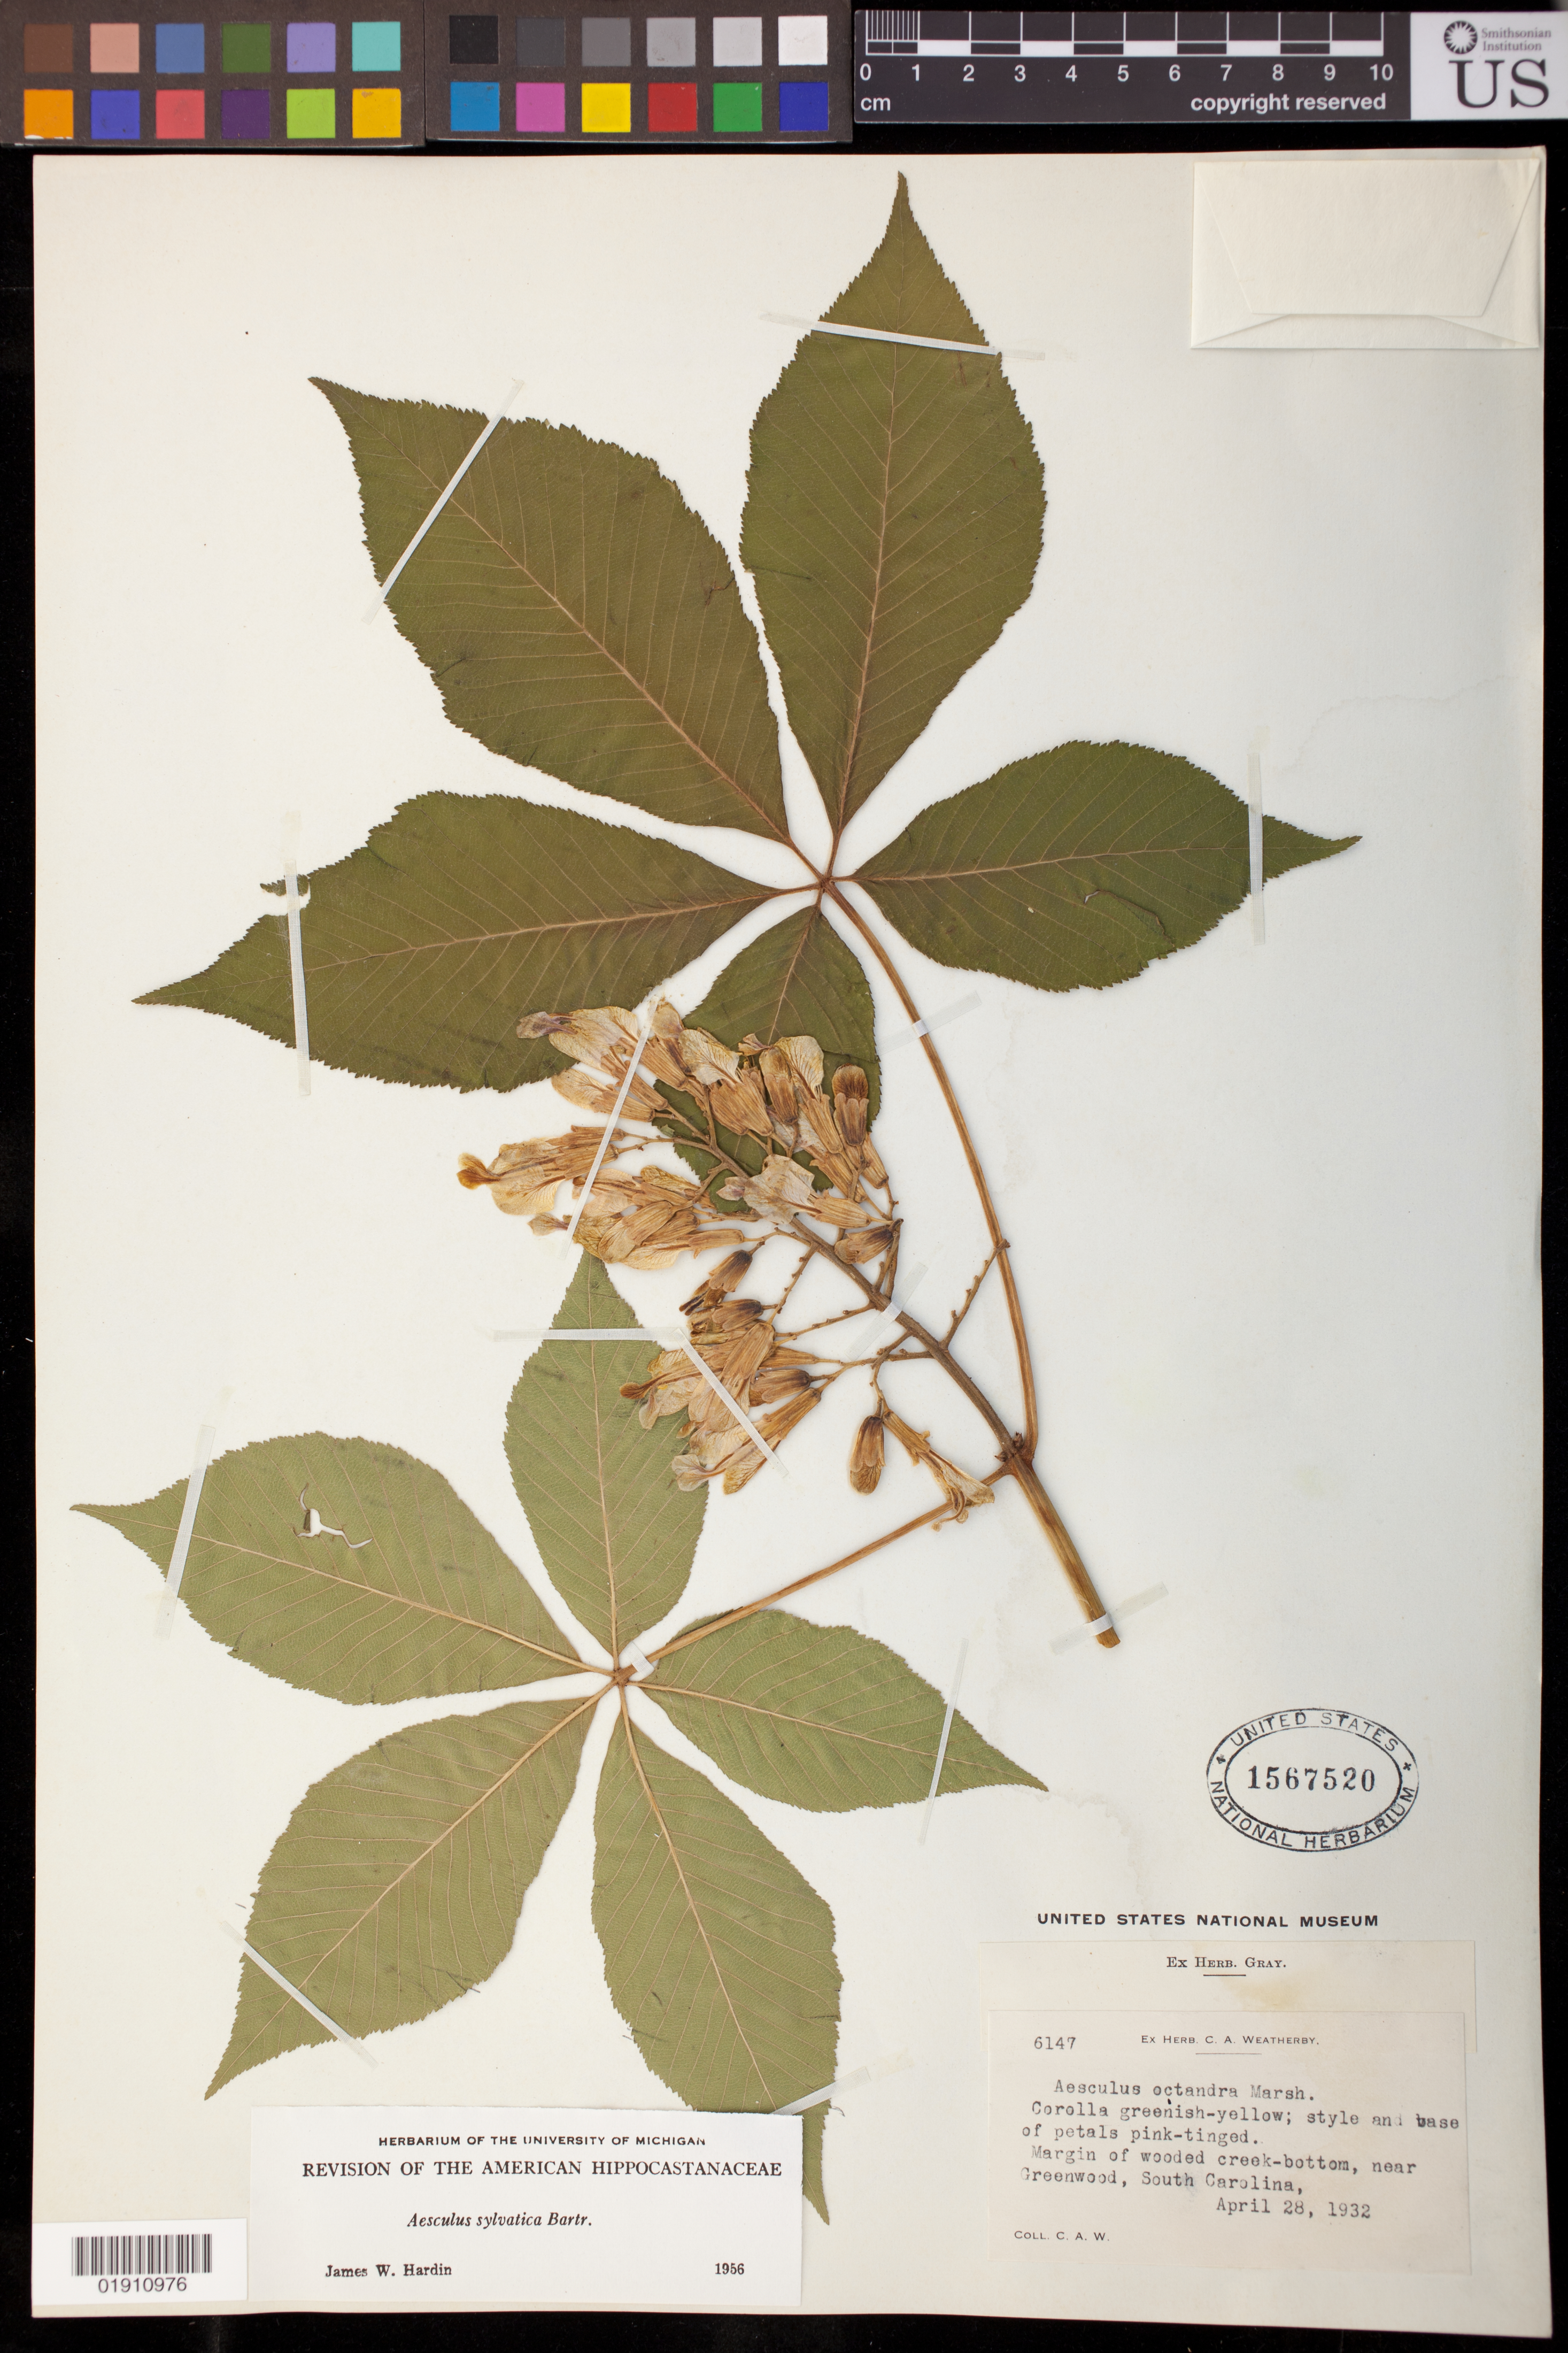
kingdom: Plantae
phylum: Tracheophyta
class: Magnoliopsida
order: Sapindales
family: Sapindaceae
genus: Aesculus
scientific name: Aesculus sylvatica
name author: W. Bartram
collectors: C. A. Weatherby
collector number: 6147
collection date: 1932-04-28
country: United States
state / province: South Carolina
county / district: Greenwood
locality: Margin of wooded creek-bottom, near Greenwood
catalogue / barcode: US 1567520